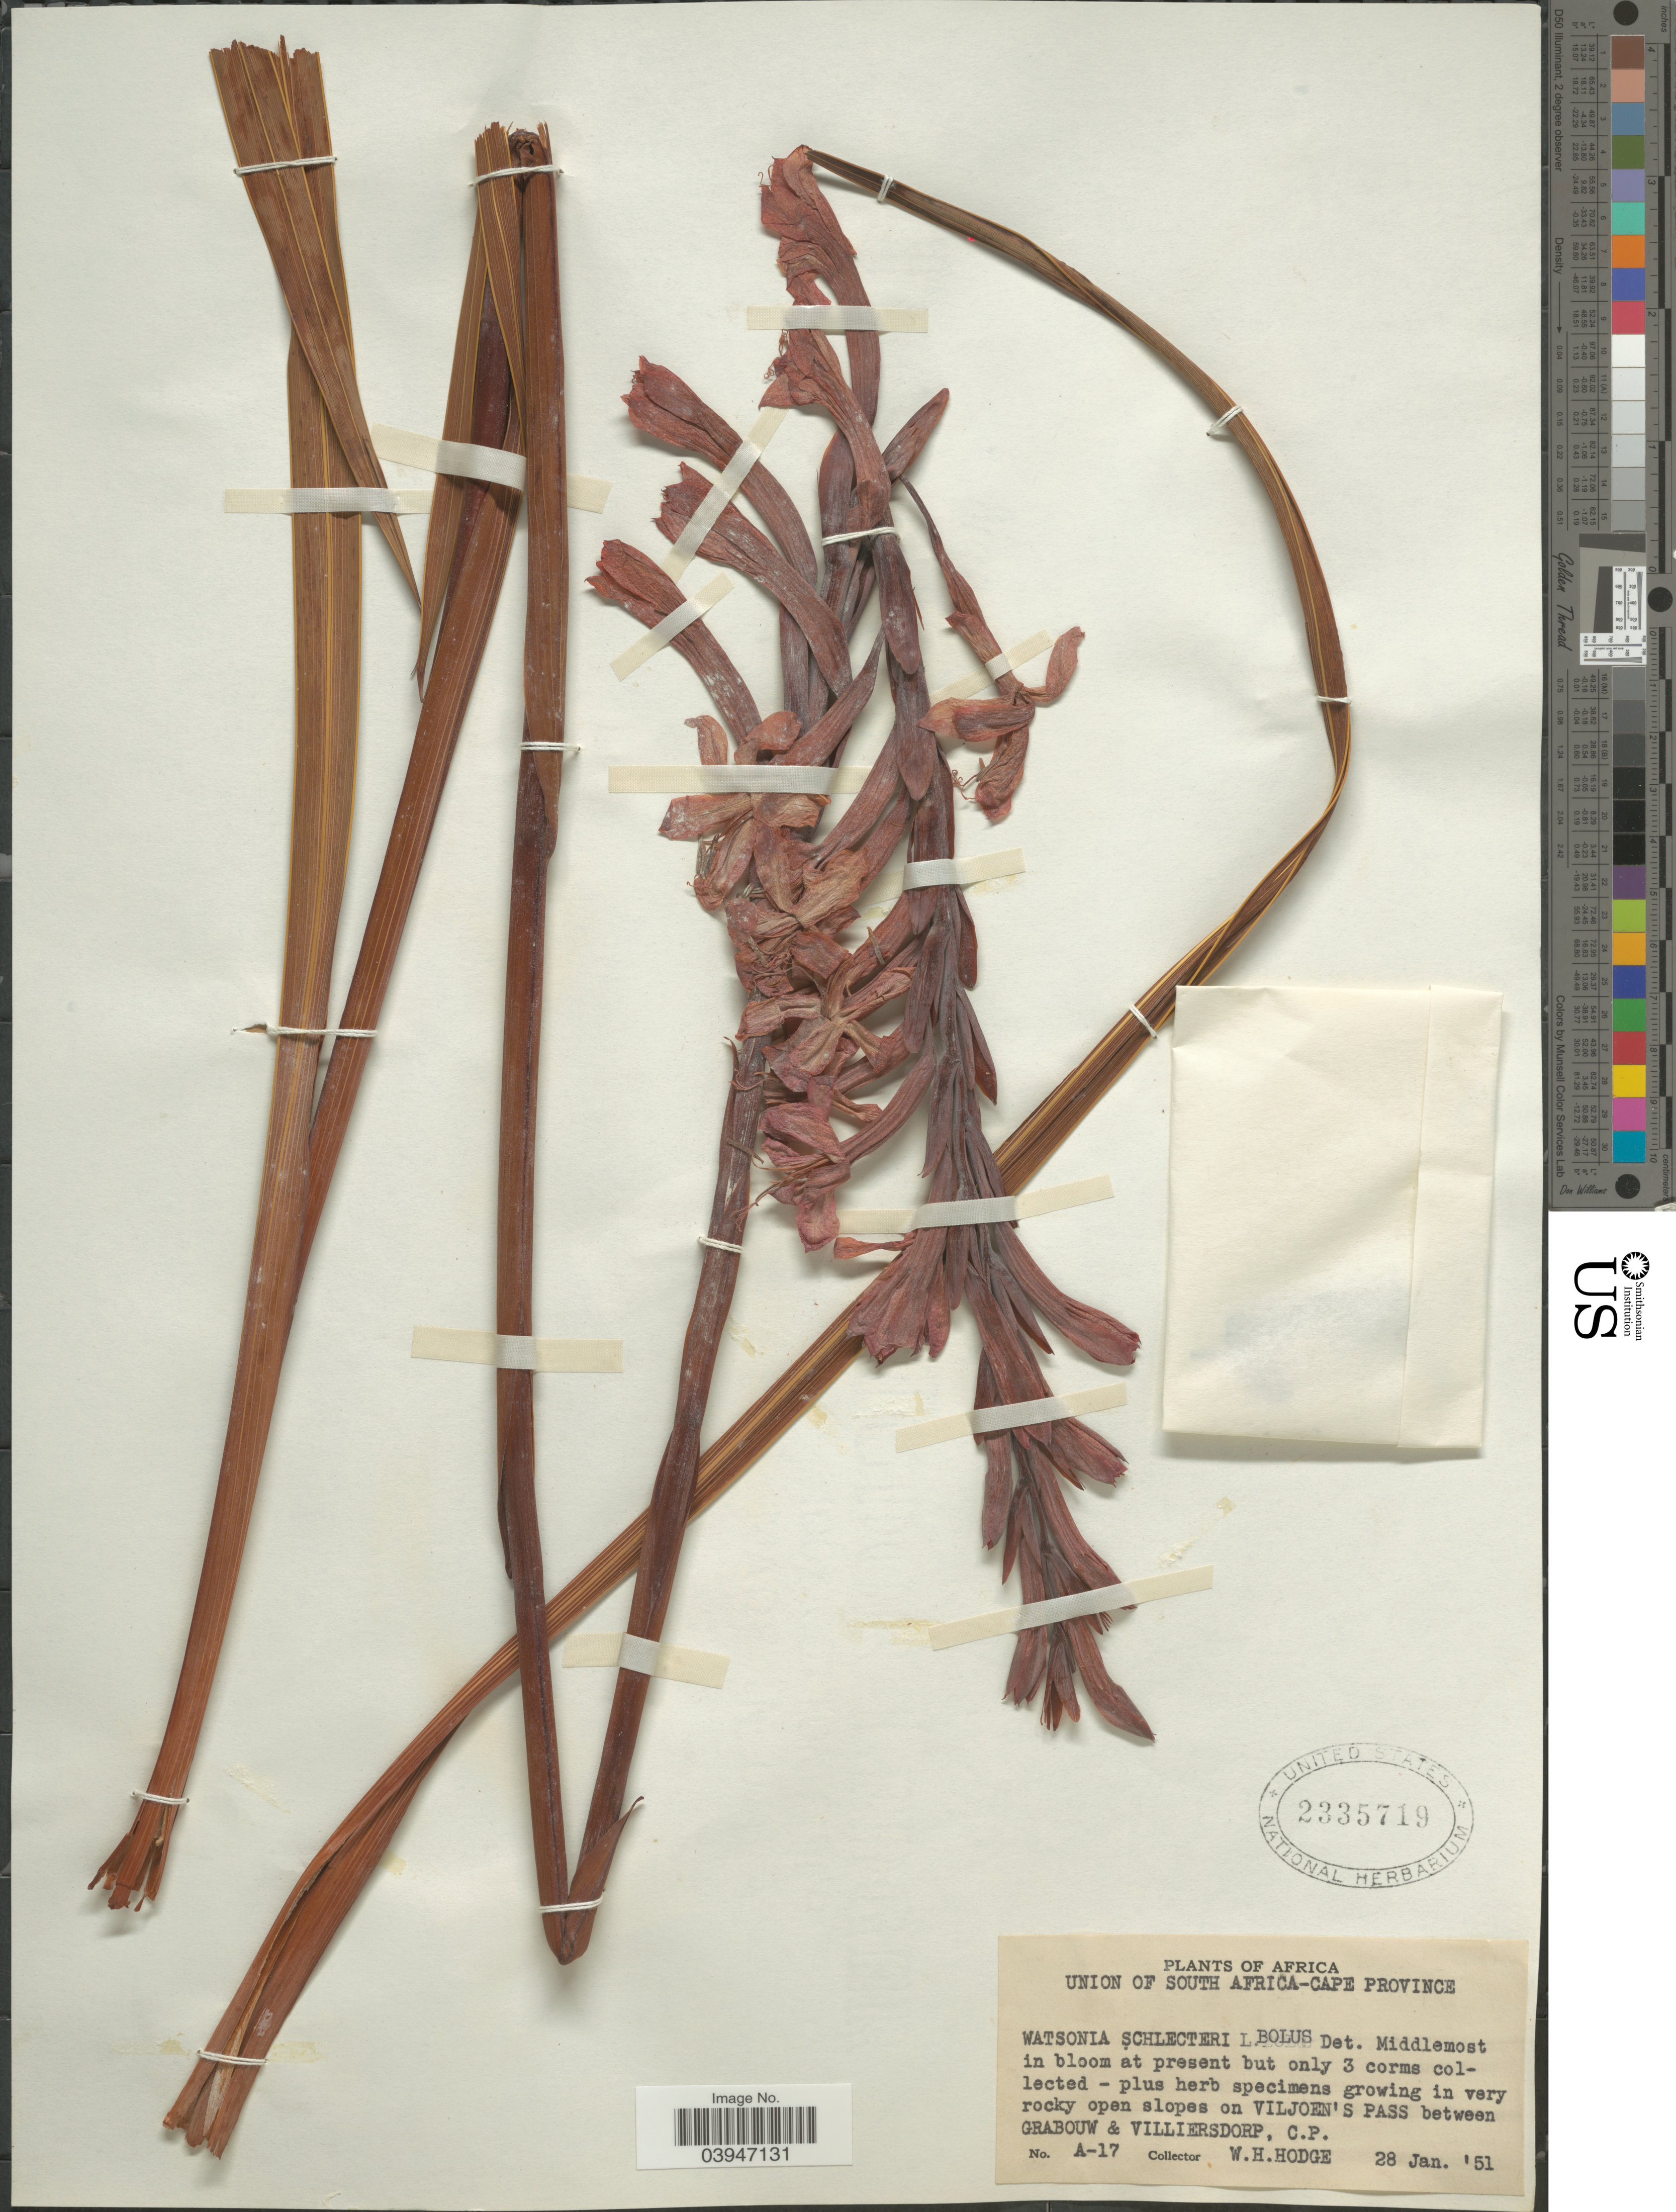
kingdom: Plantae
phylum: Tracheophyta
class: Liliopsida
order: Asparagales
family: Iridaceae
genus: Watsonia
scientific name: Watsonia schlechteri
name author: L. Bolus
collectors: W. Hodge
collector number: A-17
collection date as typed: Transcribed d/m/y: 28/1/51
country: South Africa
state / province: Western Cape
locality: Union of South Africa-Cape Province. [unsure placement] Slopes on Viljoen's Pass between Grabouw Villiersdorp, C.P.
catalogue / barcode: US 2335719